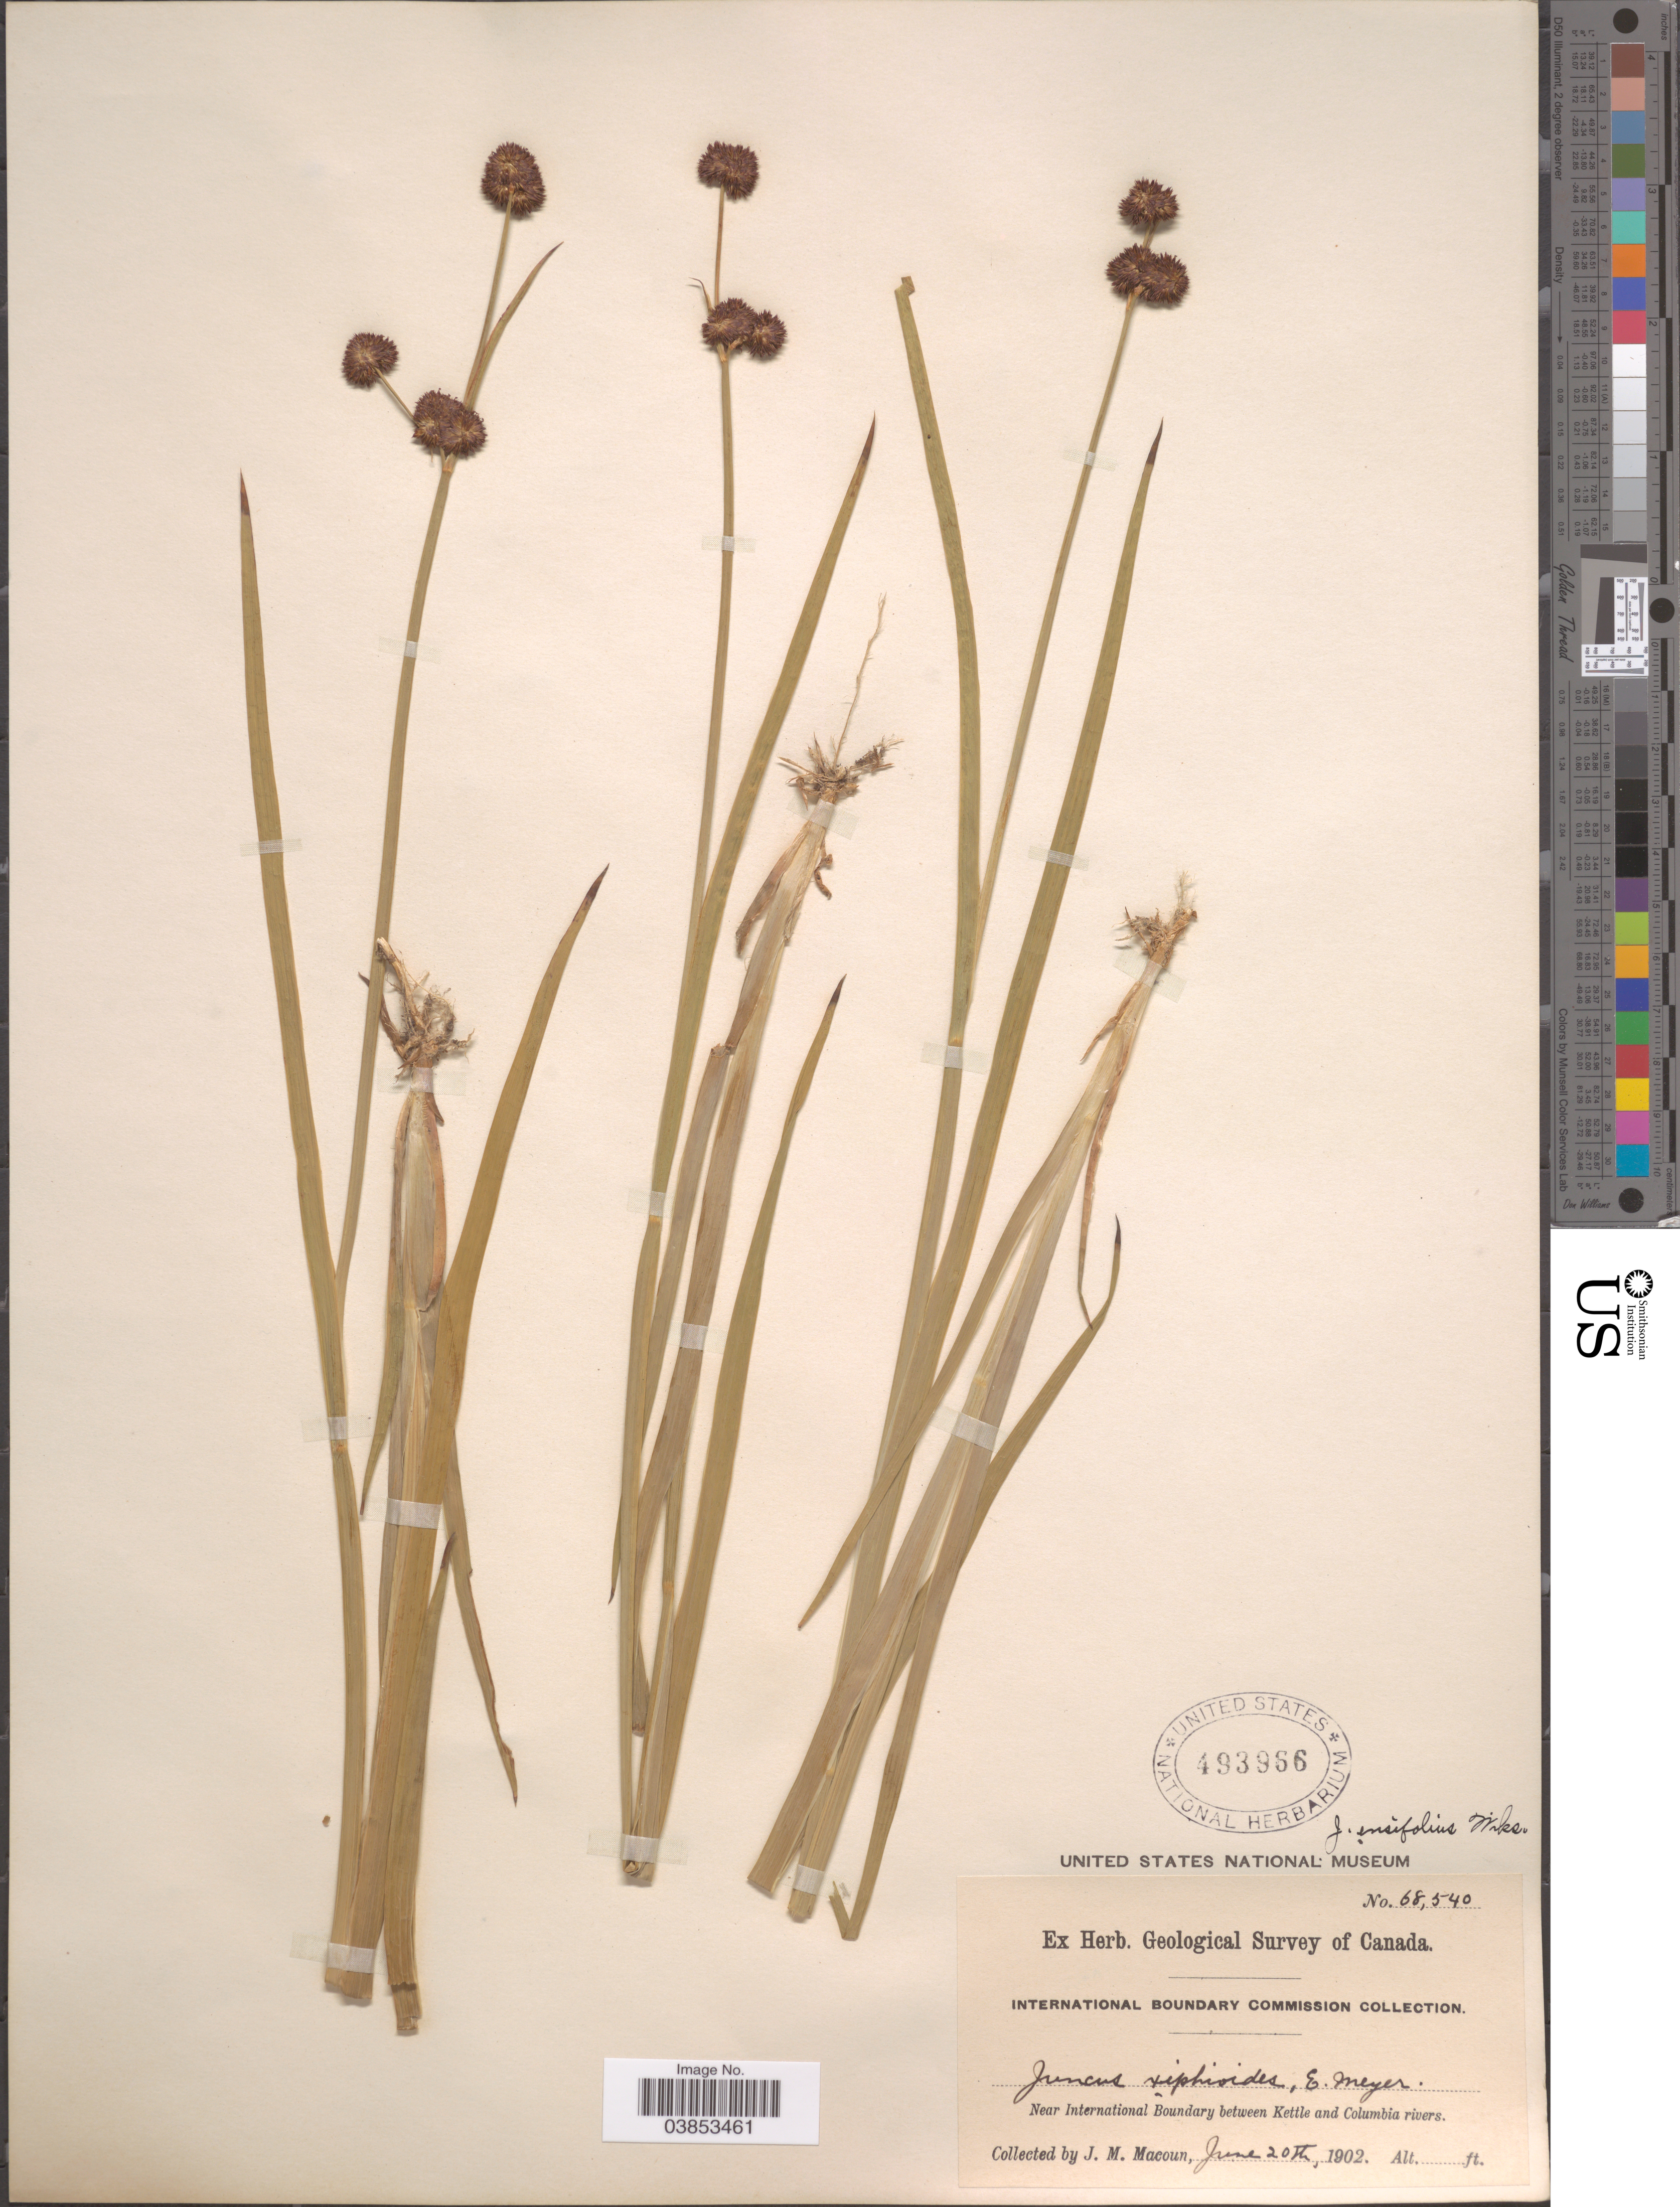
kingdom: Plantae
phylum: Tracheophyta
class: Liliopsida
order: Poales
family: Juncaceae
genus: Juncus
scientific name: Juncus ensifolius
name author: Wikstr.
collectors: J. M. Macoun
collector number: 68540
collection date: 1902-06-20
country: Canada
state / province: British Columbia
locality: Near International Boundary between Kettle and Columbia rivers.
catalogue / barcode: US 493966